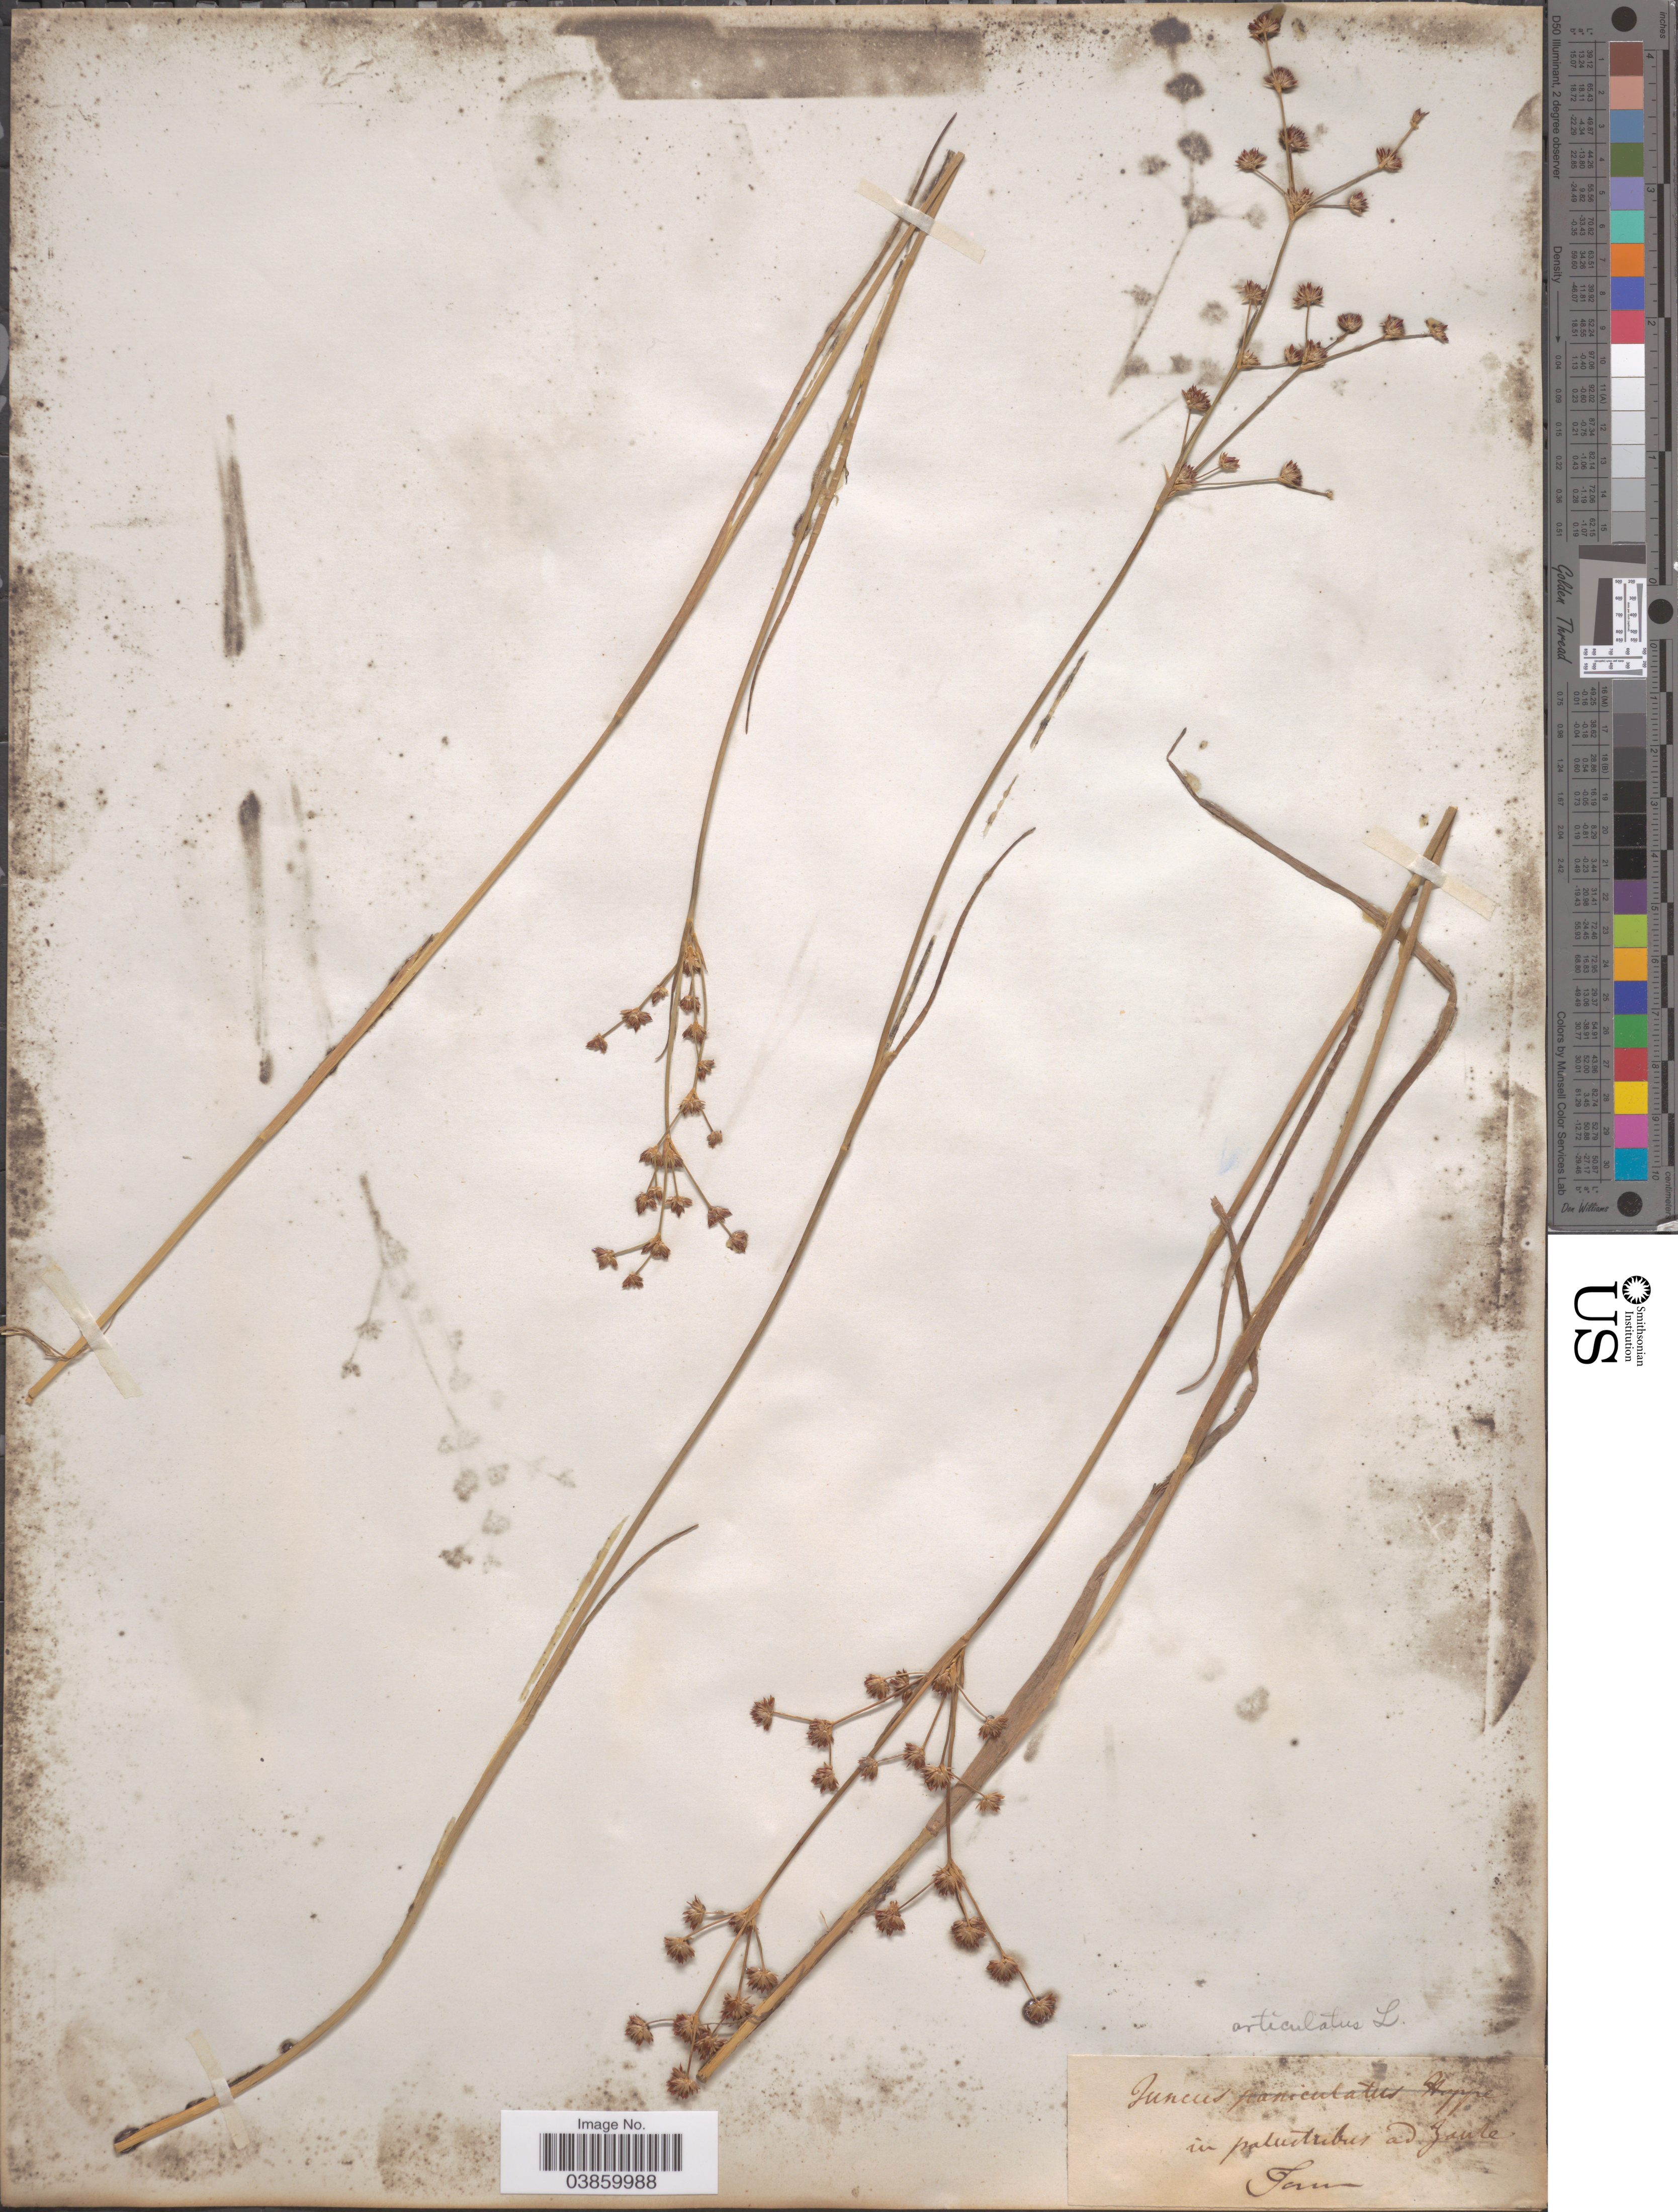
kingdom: Plantae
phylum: Tracheophyta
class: Liliopsida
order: Poales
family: Juncaceae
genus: Juncus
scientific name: Juncus articulatus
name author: L.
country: Italy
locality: In paluctribus ad Zaule.